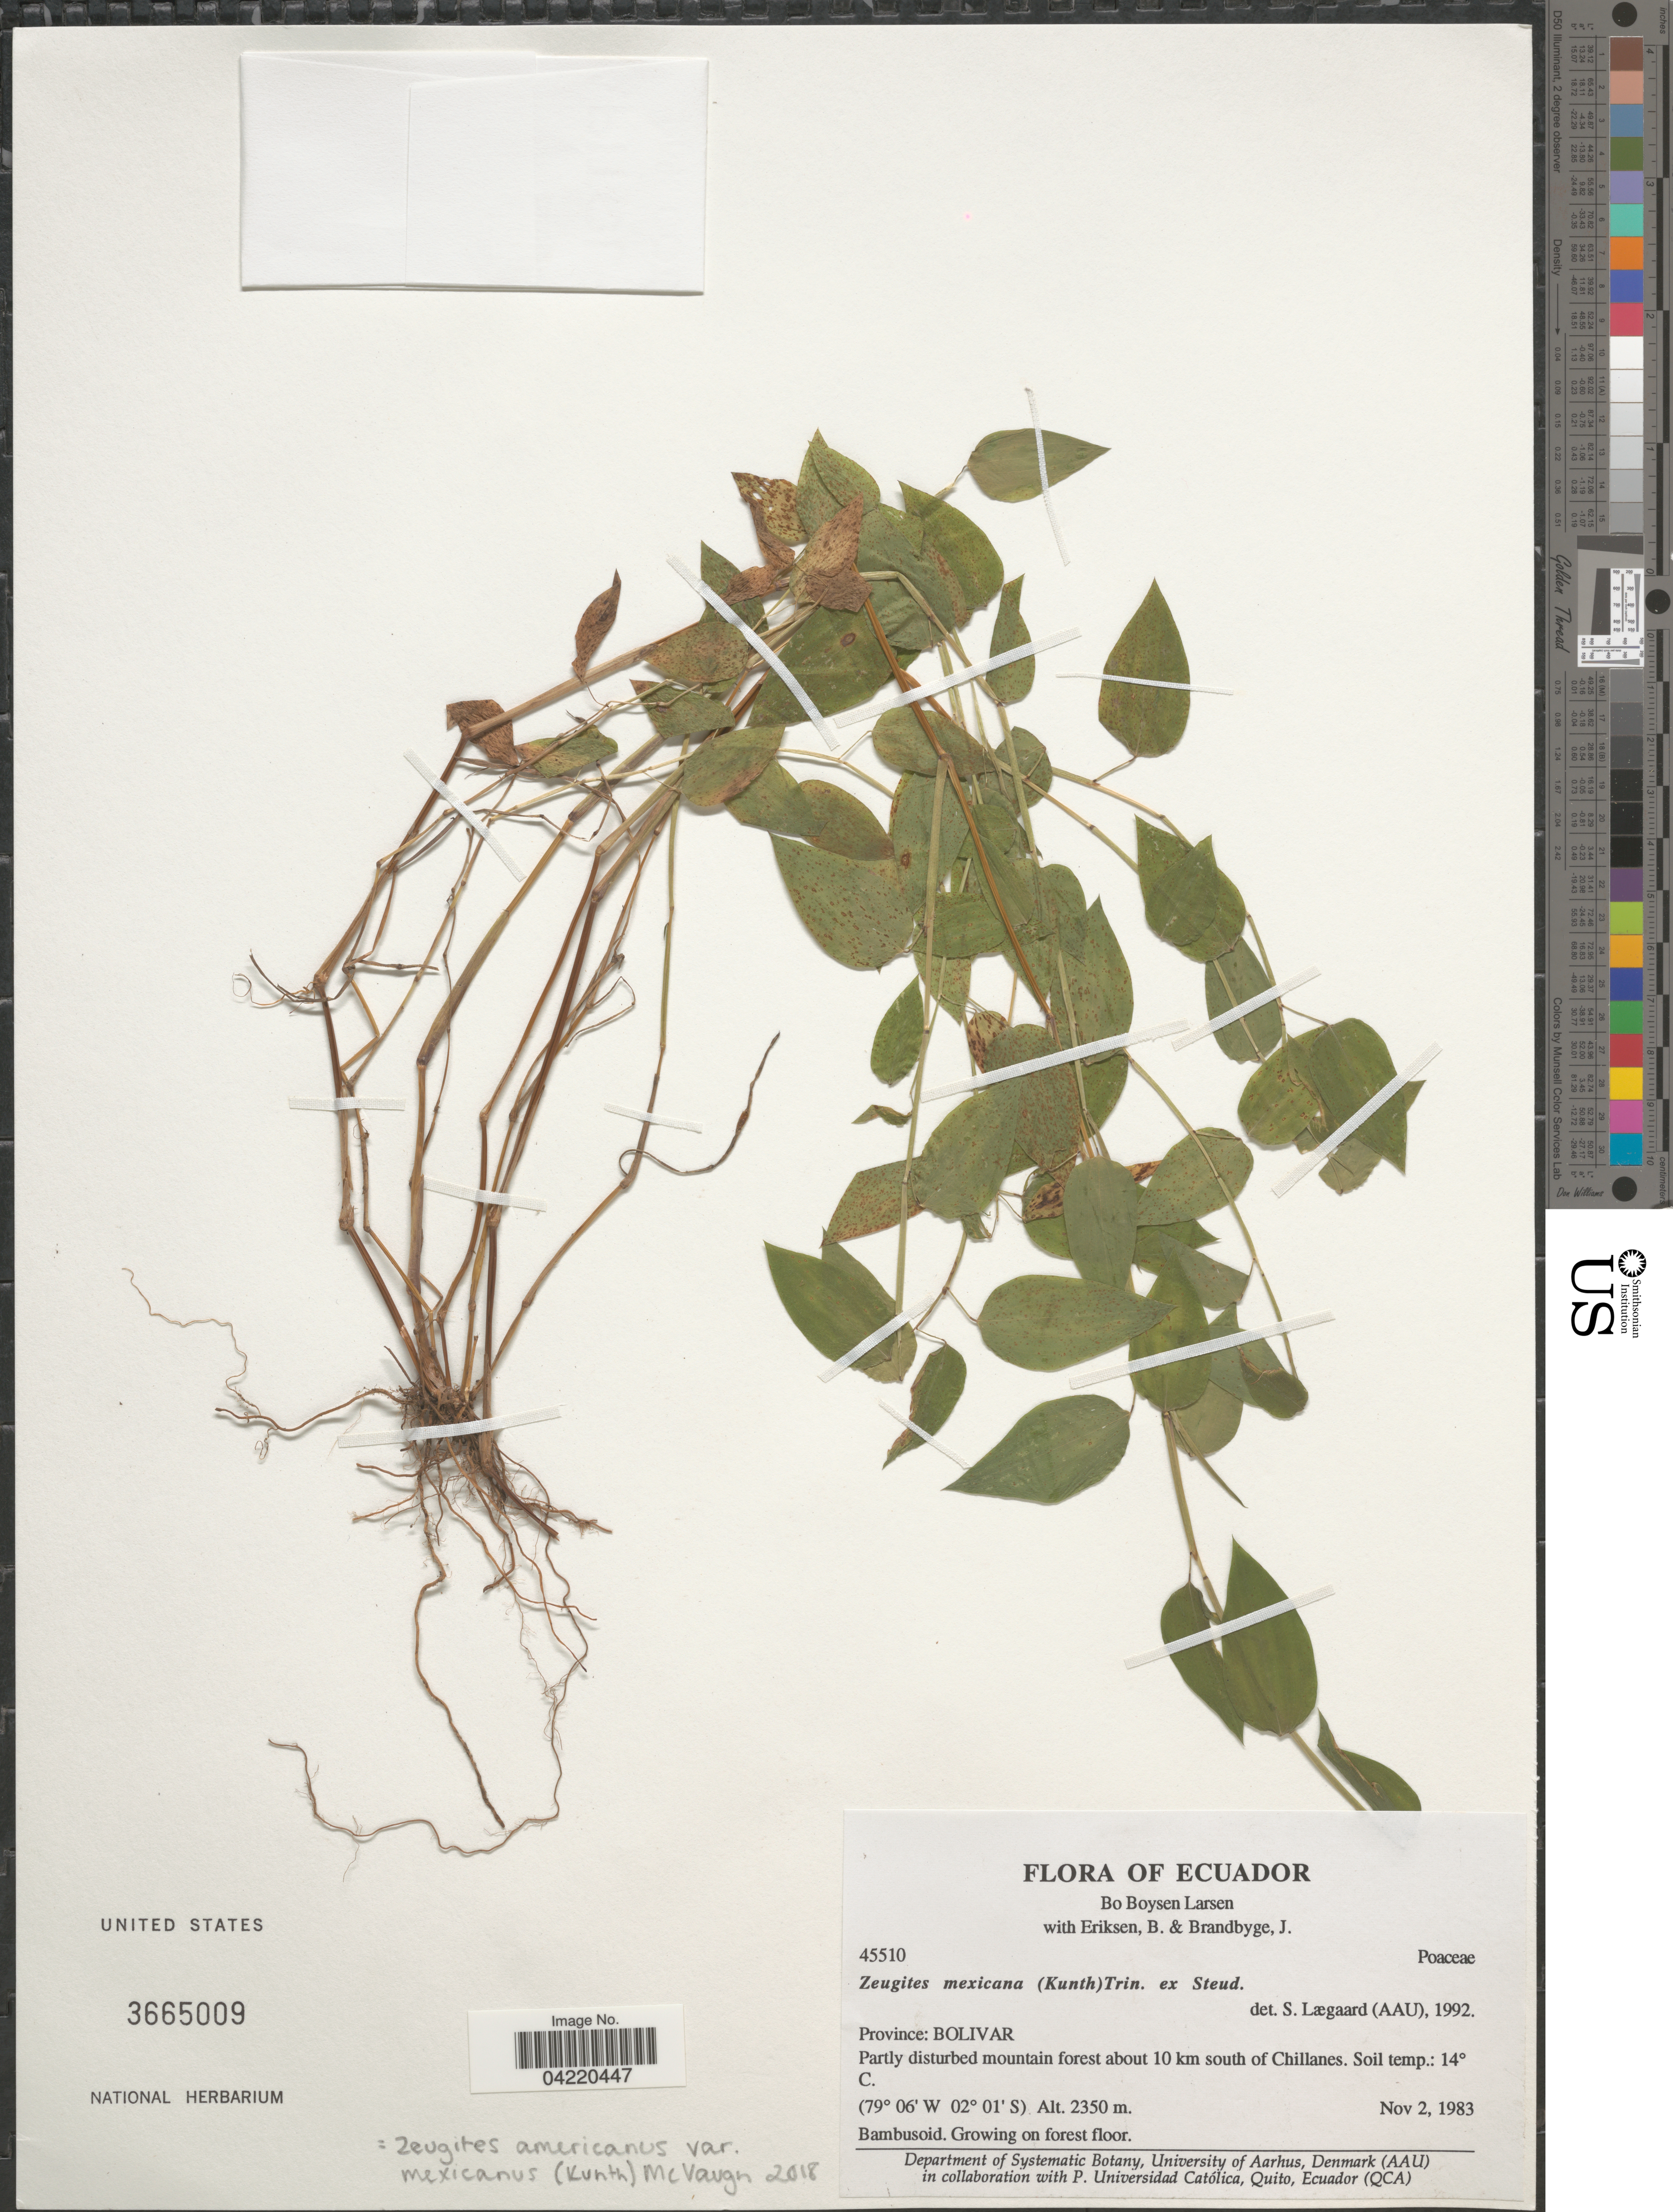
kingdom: Plantae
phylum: Tracheophyta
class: Liliopsida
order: Poales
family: Poaceae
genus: Zeugites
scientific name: Zeugites americanus var. mexicanus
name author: (Kunth) McVaugh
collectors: B. Boysen Larsen, B. Eriksen & J. Brandbyge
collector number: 45510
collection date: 1983-11-02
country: Ecuador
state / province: Bolívar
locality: Partly disturbed mountain forest about 10 km south of Chillanes.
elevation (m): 2350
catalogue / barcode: US 3665009